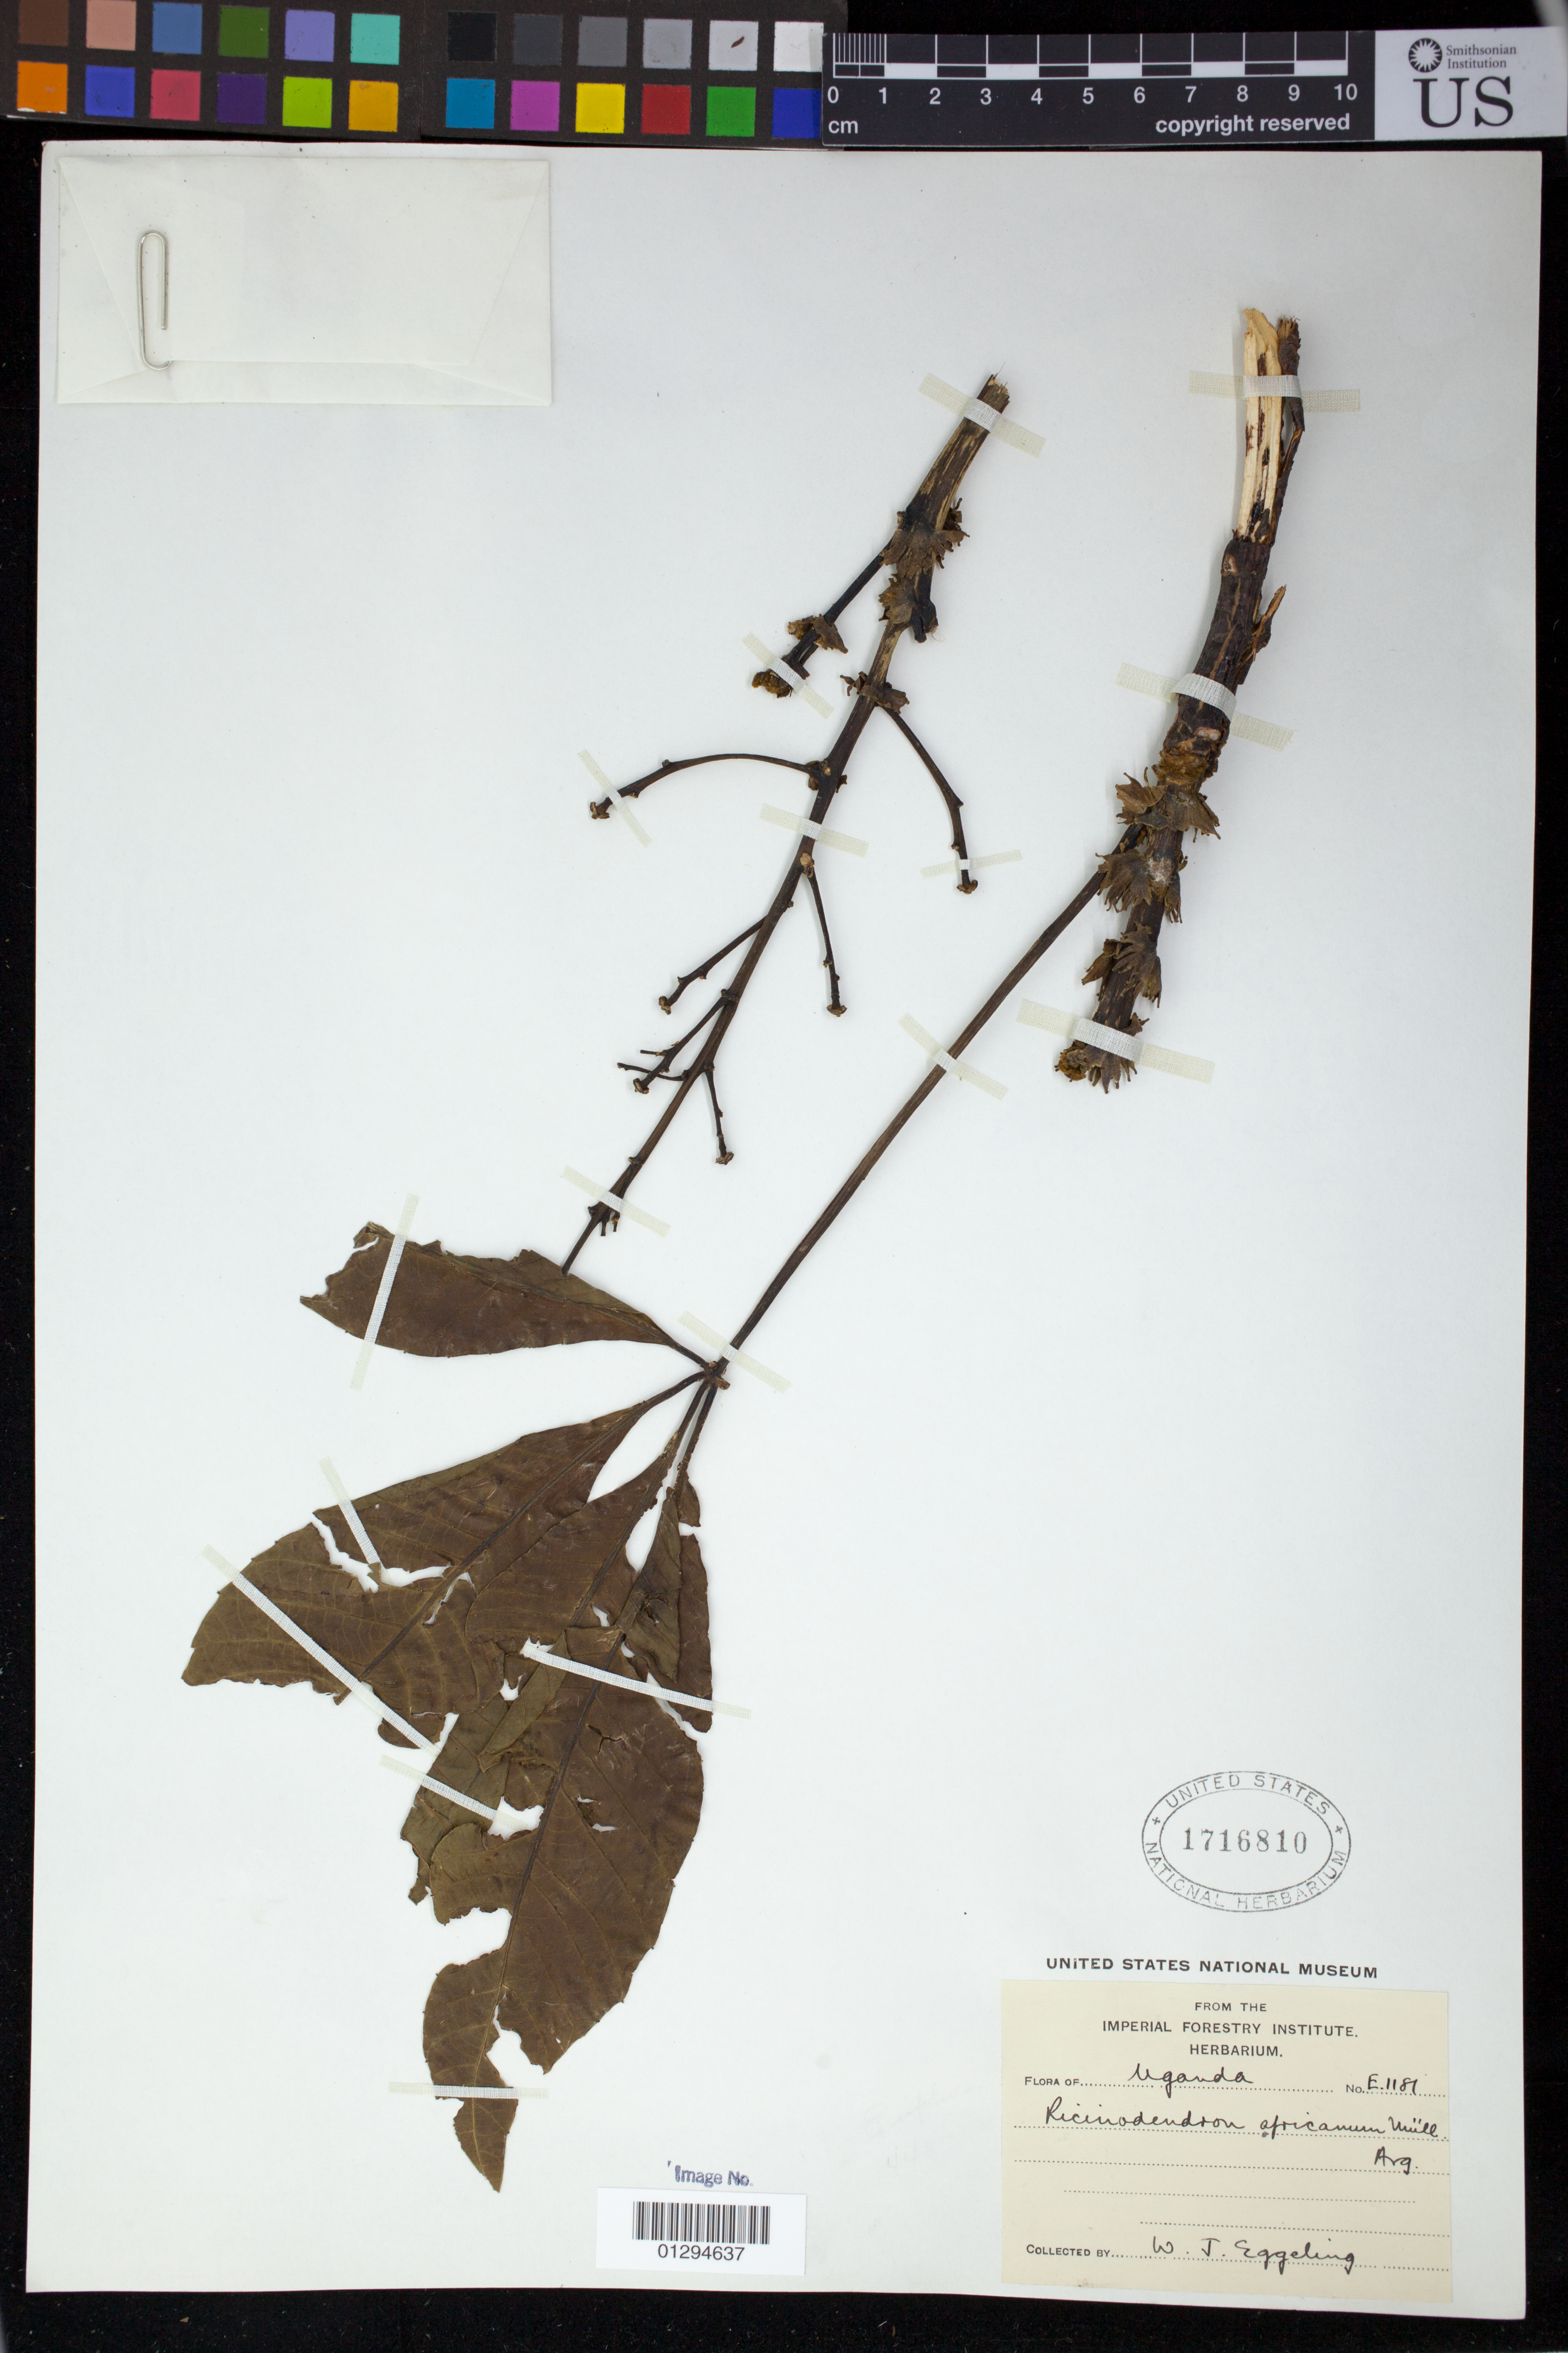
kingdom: Plantae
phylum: Tracheophyta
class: Magnoliopsida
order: Malpighiales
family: Euphorbiaceae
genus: Ricinodendron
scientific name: Ricinodendron africanum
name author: Müll. Arg.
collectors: W. Eggeling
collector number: E1181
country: Uganda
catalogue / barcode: US 1716810